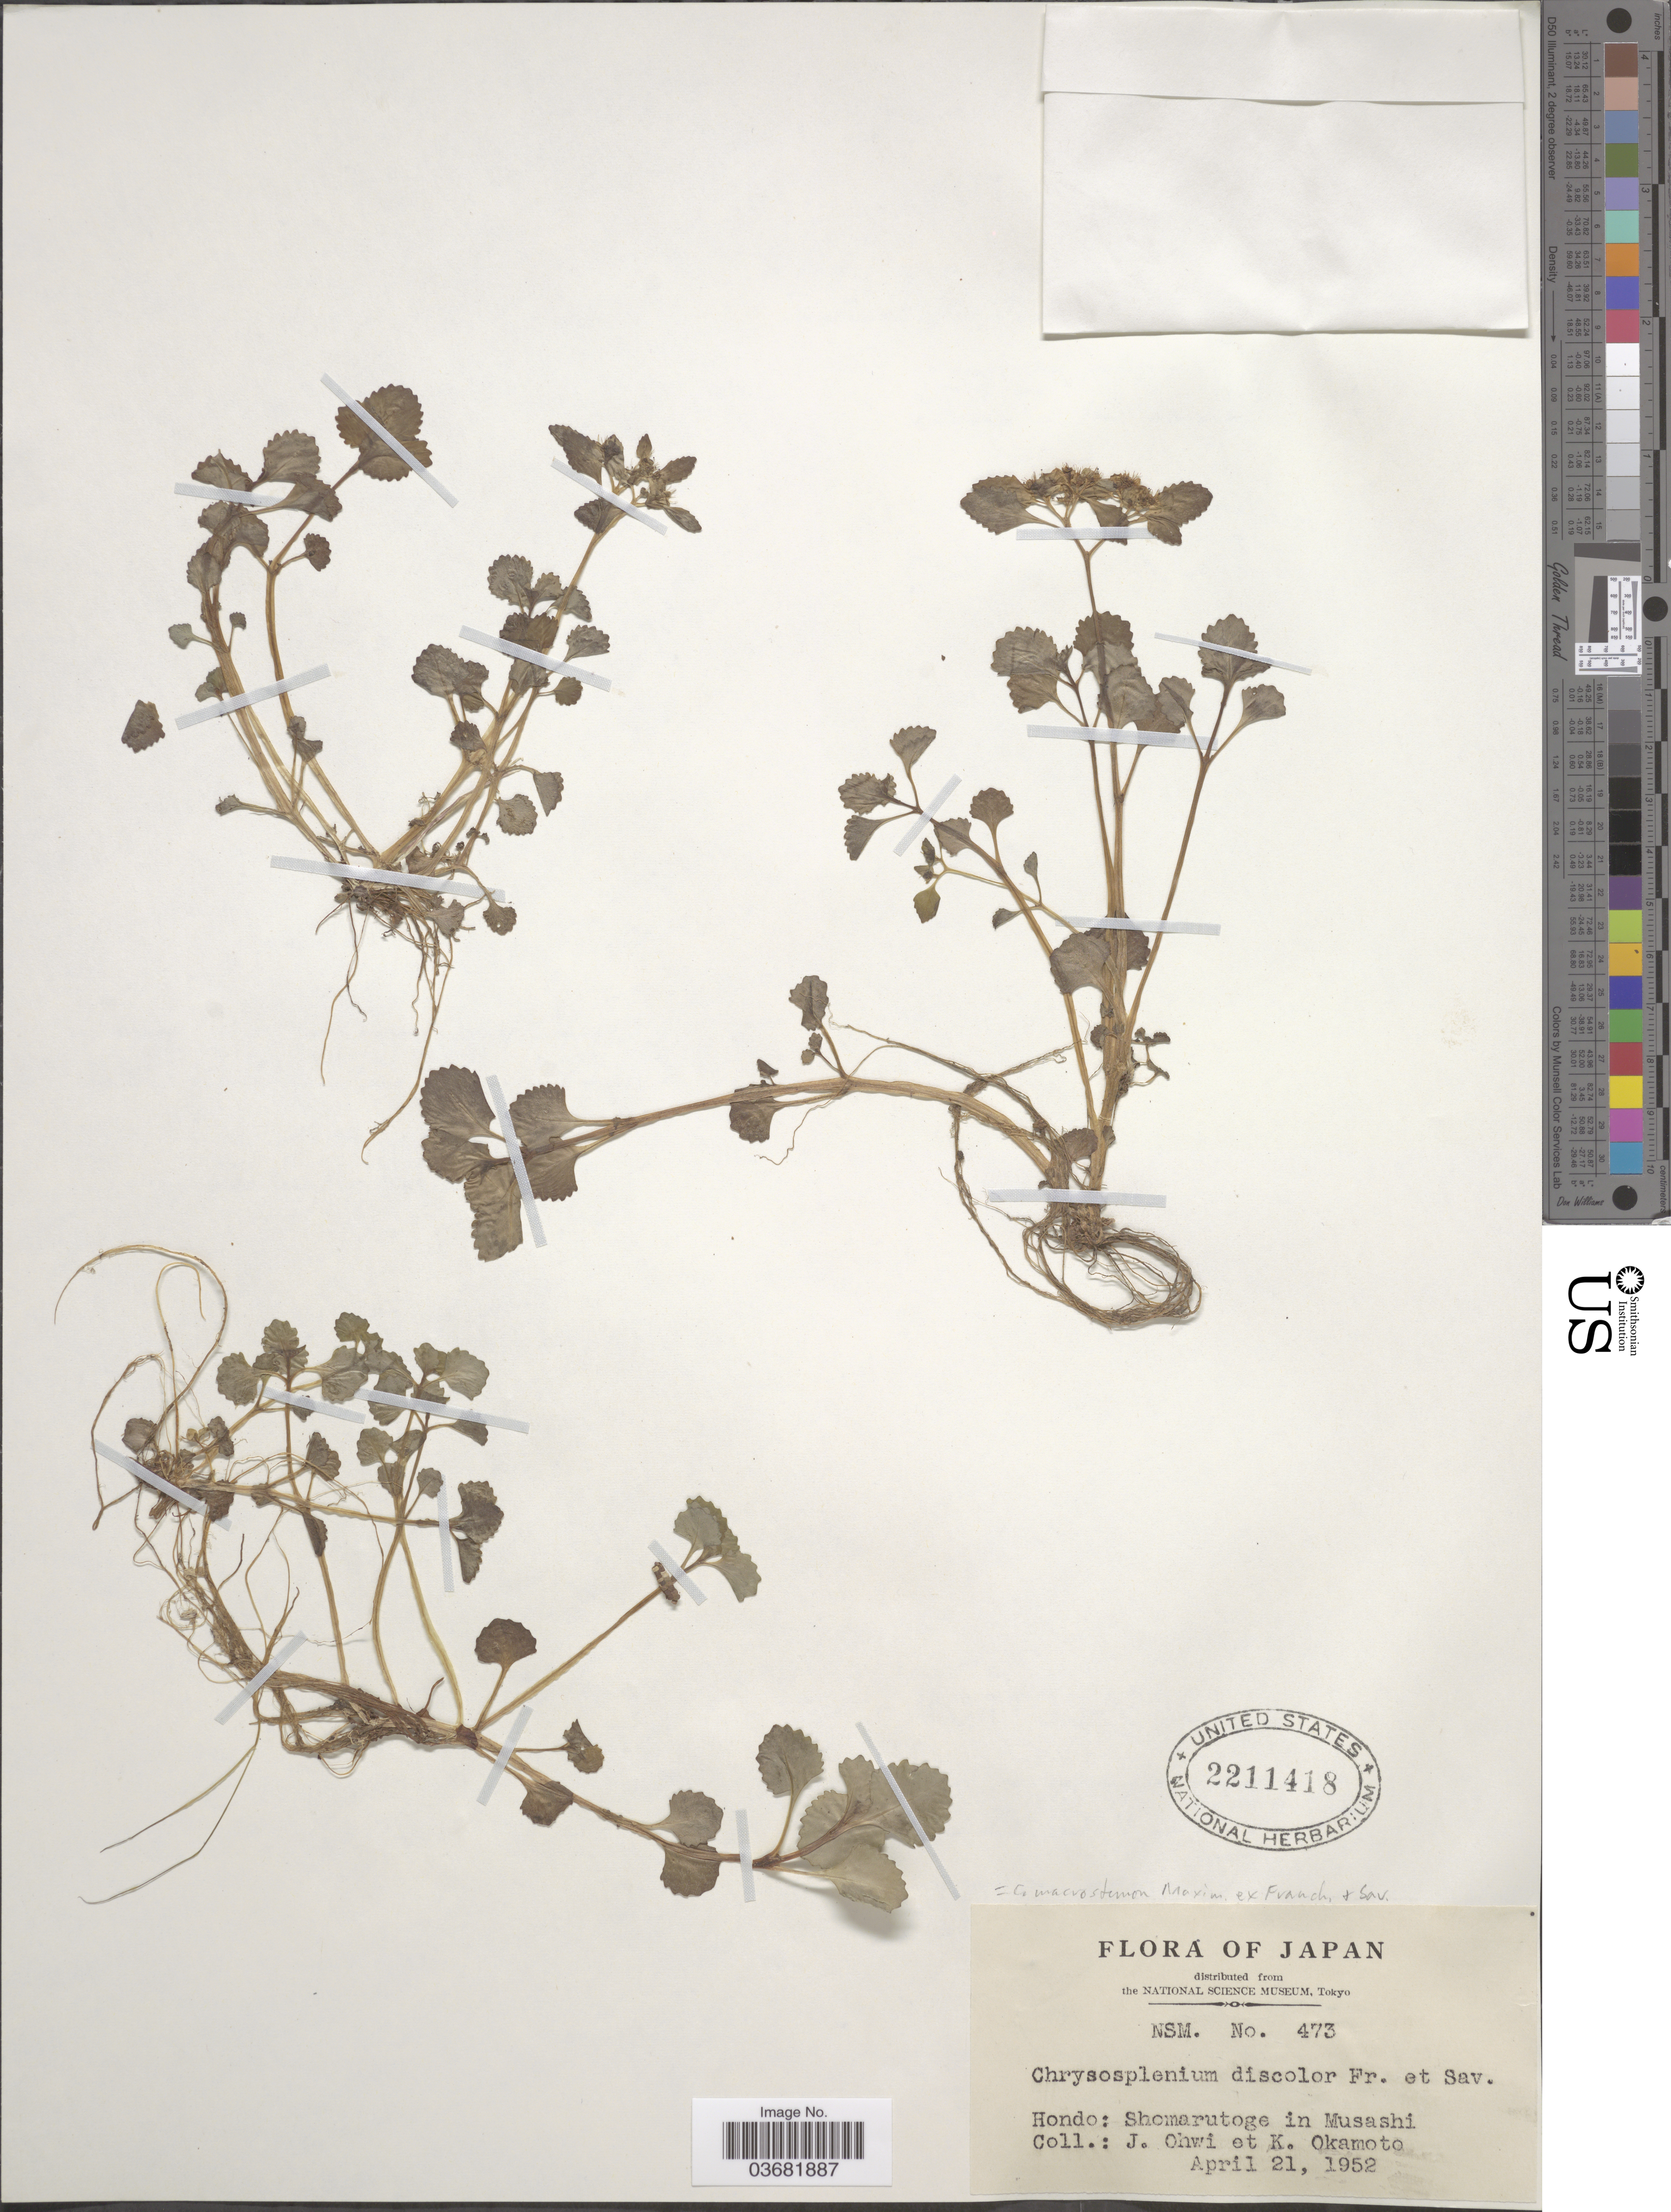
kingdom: Plantae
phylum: Tracheophyta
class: Magnoliopsida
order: Saxifragales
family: Saxifragaceae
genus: Chrysosplenium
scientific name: Chrysosplenium macrostemon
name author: Maxim. ex Franch. & Sav.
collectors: J. Ohwi & K. Okamoto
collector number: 473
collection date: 1952-04-21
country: Japan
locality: Hondo: Shomarutoge in Musashi.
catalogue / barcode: US 2211418